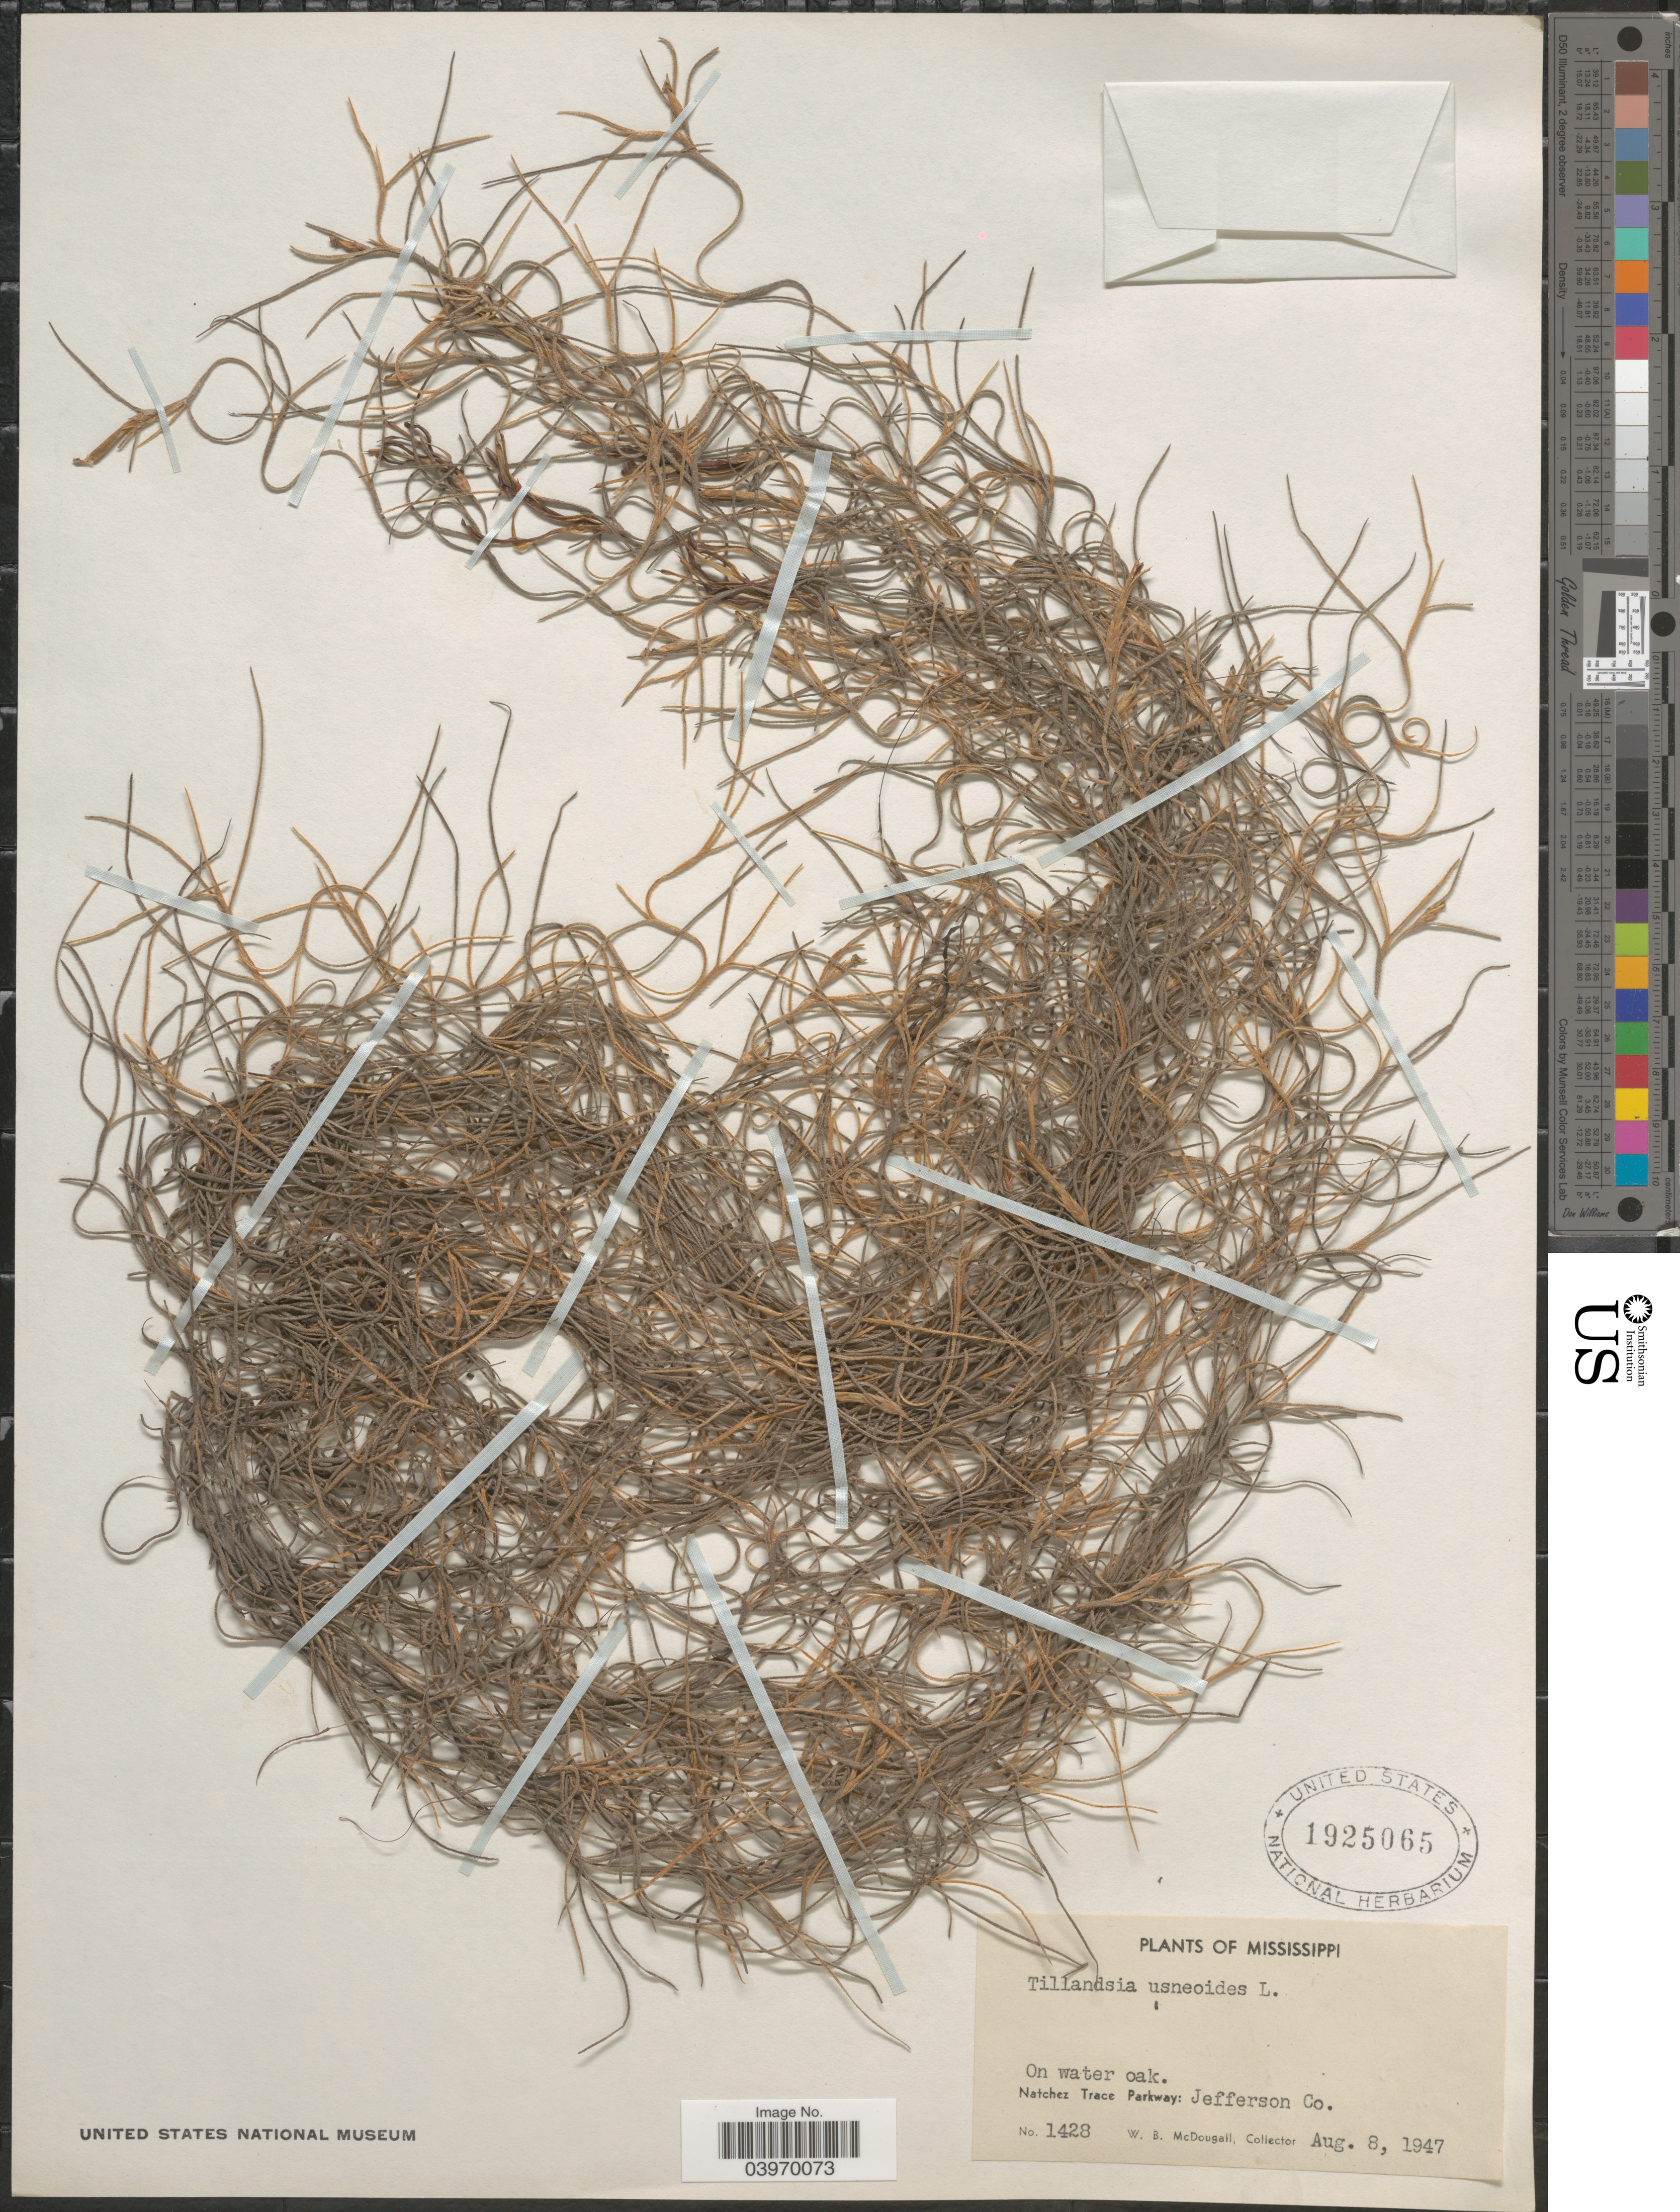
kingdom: Plantae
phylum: Tracheophyta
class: Liliopsida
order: Poales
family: Bromeliaceae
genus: Tillandsia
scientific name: Tillandsia usneoides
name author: (L.) L.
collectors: W. B. McDougall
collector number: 1428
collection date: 1947-08-08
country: United States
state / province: Mississippi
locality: Natchez Trace Parkway: Jefferson Co.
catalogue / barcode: US 1925065